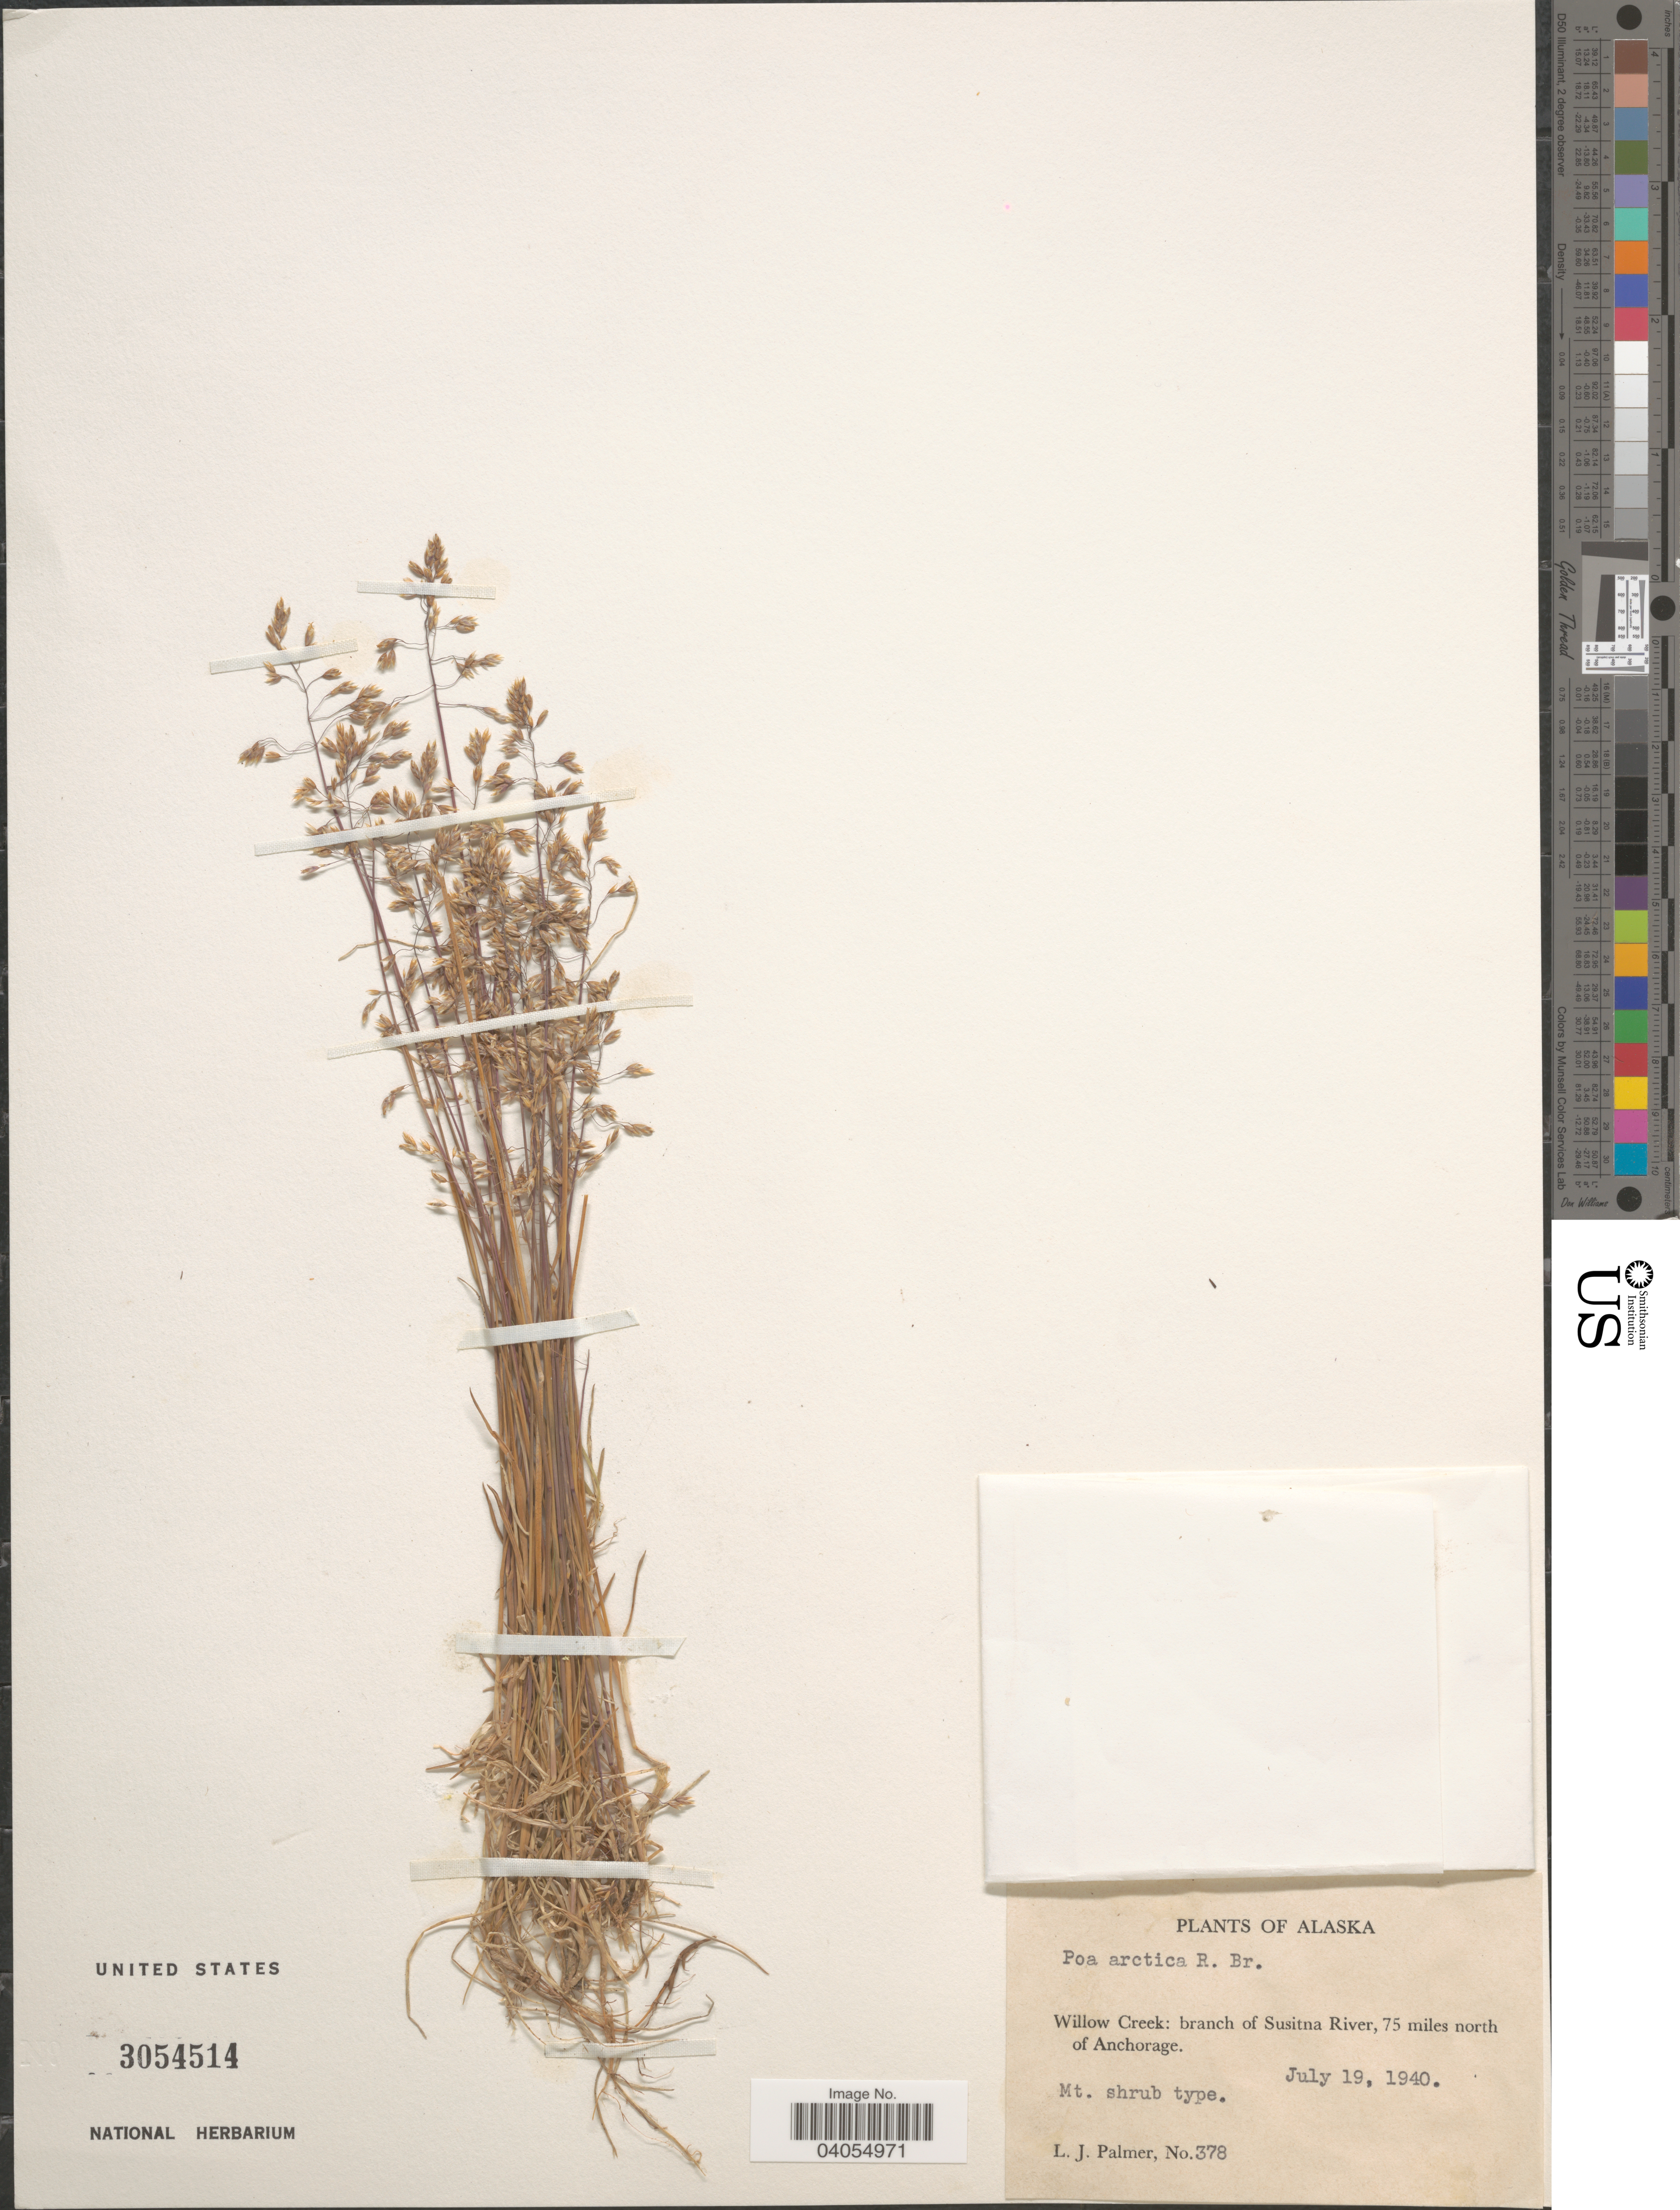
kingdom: Plantae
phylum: Tracheophyta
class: Liliopsida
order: Poales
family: Poaceae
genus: Poa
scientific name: Poa arctica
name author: R. Br.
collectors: L. J. Palmer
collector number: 378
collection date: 1940-07-19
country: United States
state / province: Alaska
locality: Willow Creek: branch of Susitna River, 75 miles north of Anchorage.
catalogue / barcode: US 3054514